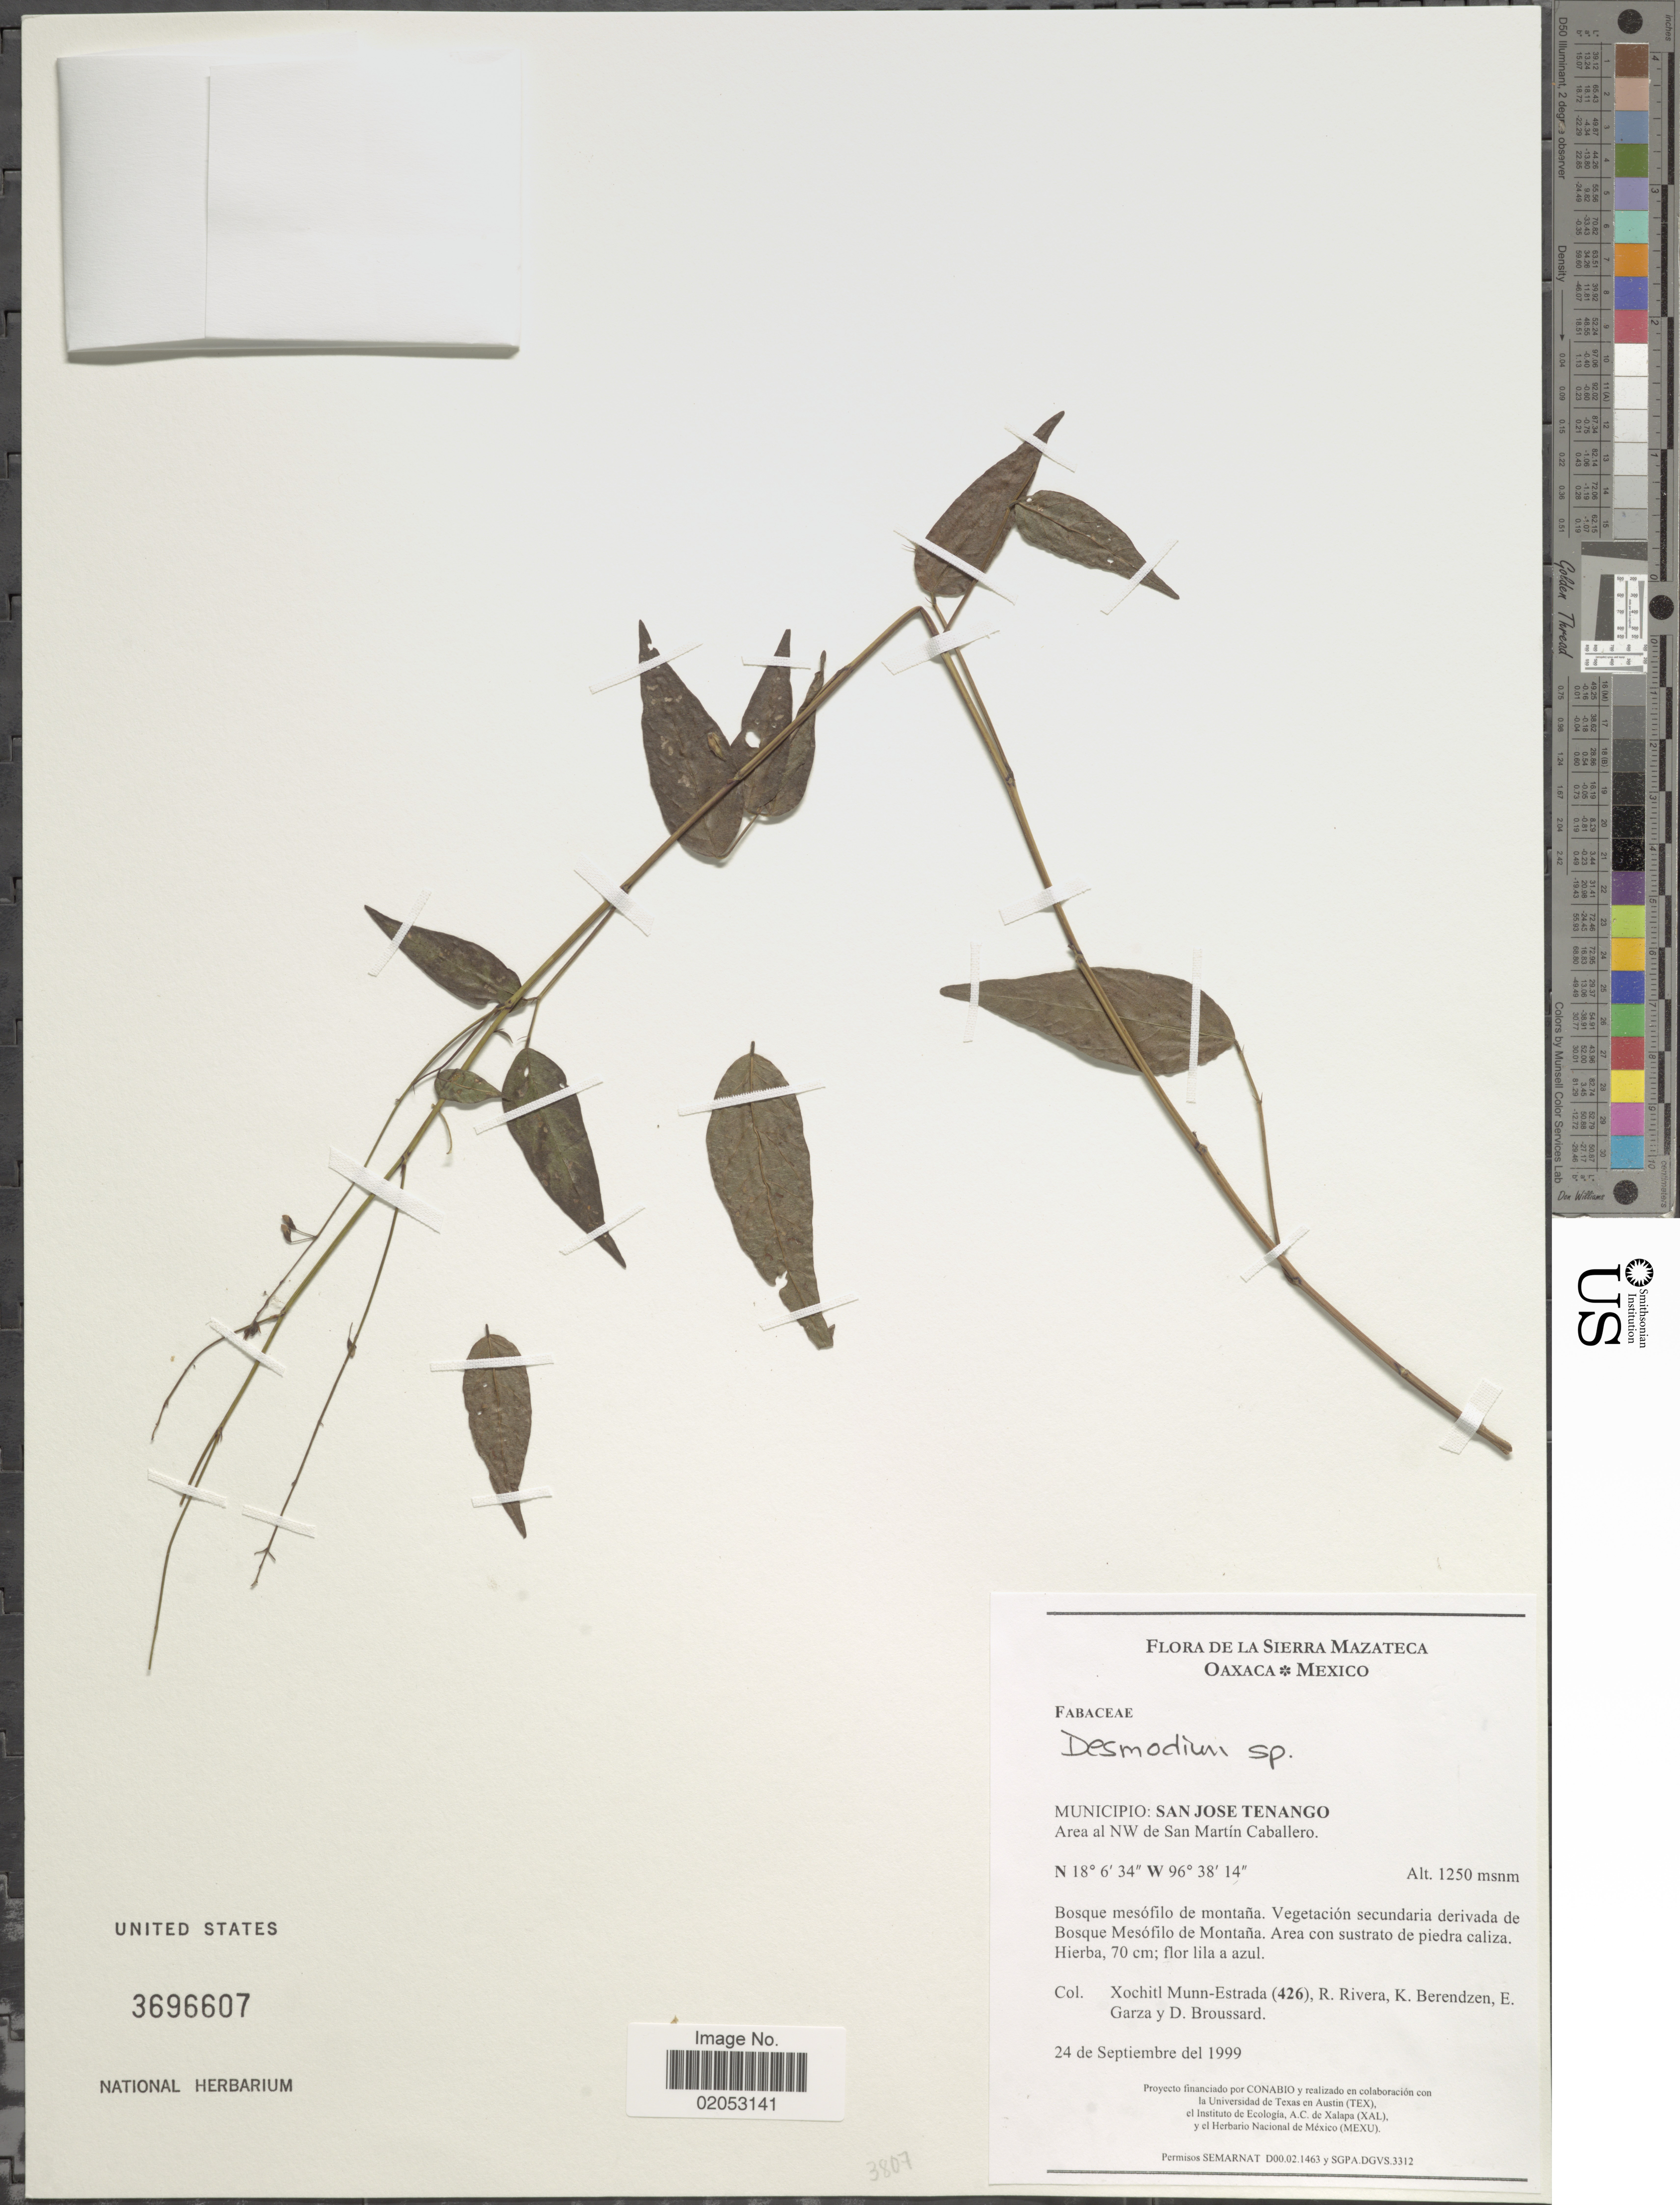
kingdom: Plantae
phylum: Tracheophyta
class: Magnoliopsida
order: Fabales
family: Fabaceae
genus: Desmodium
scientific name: Desmodium sp.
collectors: X. Munn-Estrada, R. Rivera, K. Berendzen, E. Garza & D. Broussard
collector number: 426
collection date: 1999-09-24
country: Mexico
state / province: Oaxaca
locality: Sierra Mazateca. Municipio: San Jose Tenango. Area al NW de San Martín Caballero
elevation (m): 1250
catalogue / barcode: US 3696607